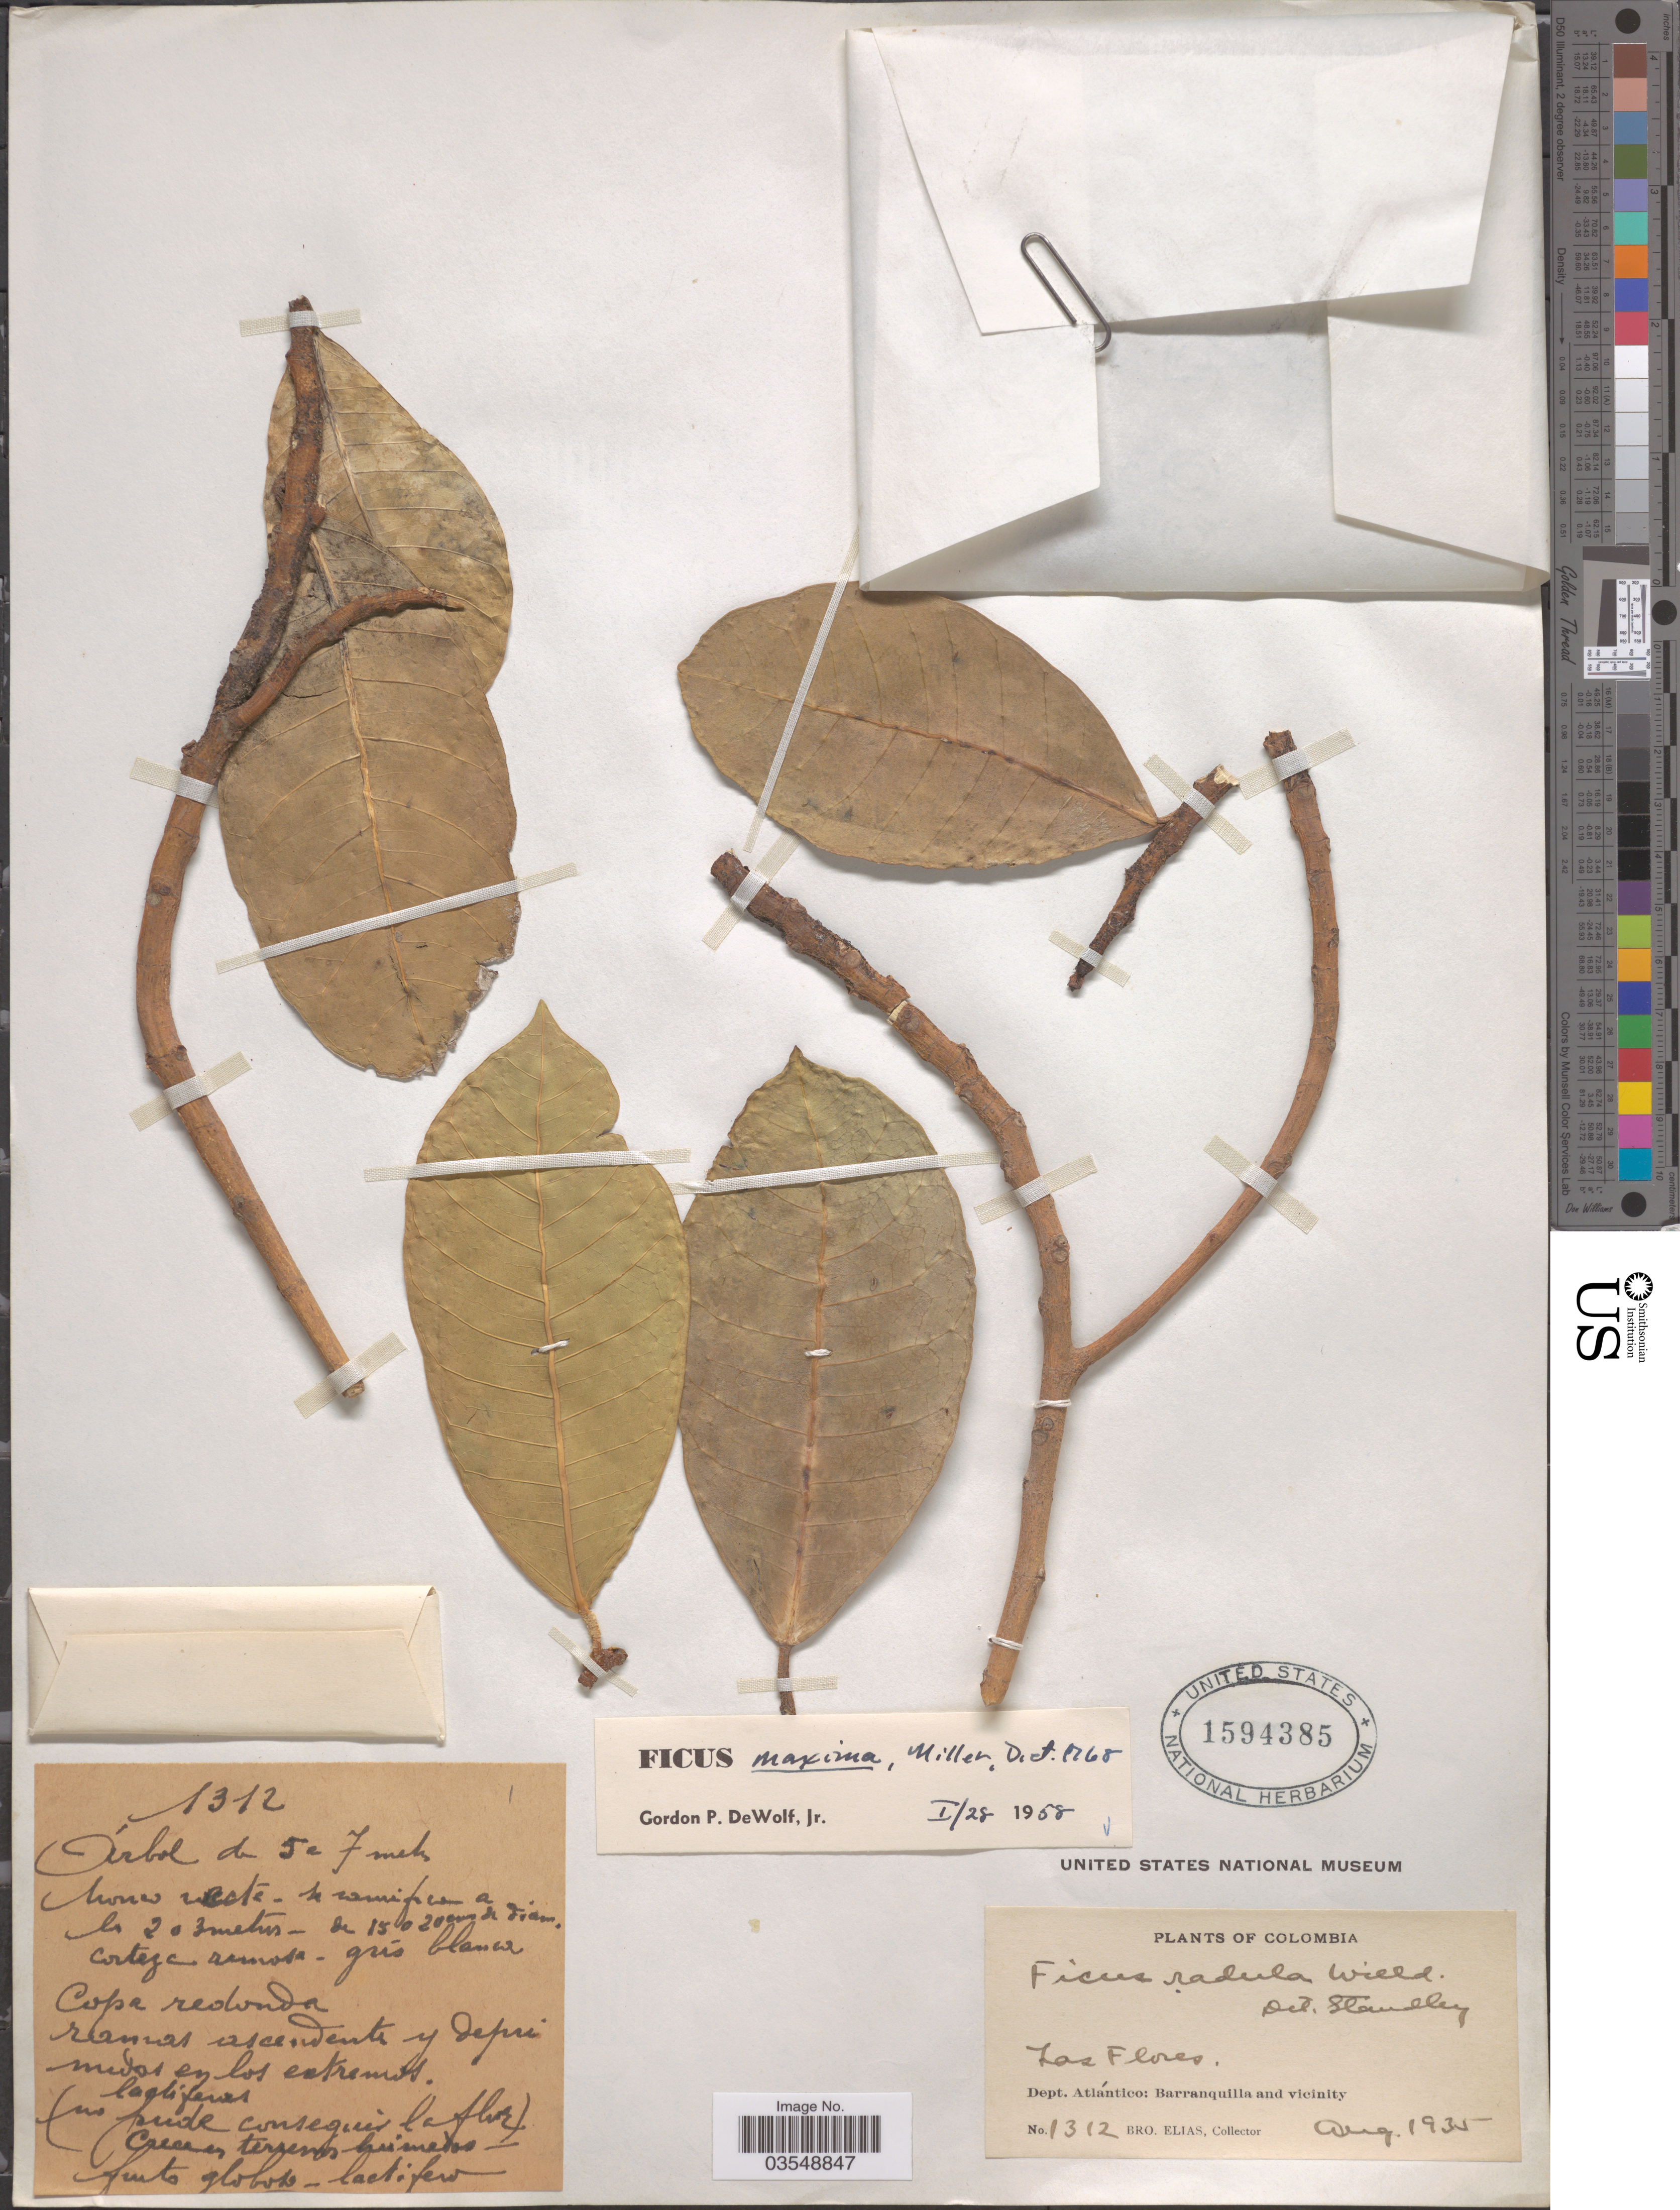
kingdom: Plantae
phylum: Tracheophyta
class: Magnoliopsida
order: Rosales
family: Moraceae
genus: Ficus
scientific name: Ficus maxima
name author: Mill.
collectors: Bro. Elias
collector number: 1312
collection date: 1935-08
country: Colombia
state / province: Atlántico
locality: Dept. Atlántico: Barranquilla and vicinity.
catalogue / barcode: US 1594385